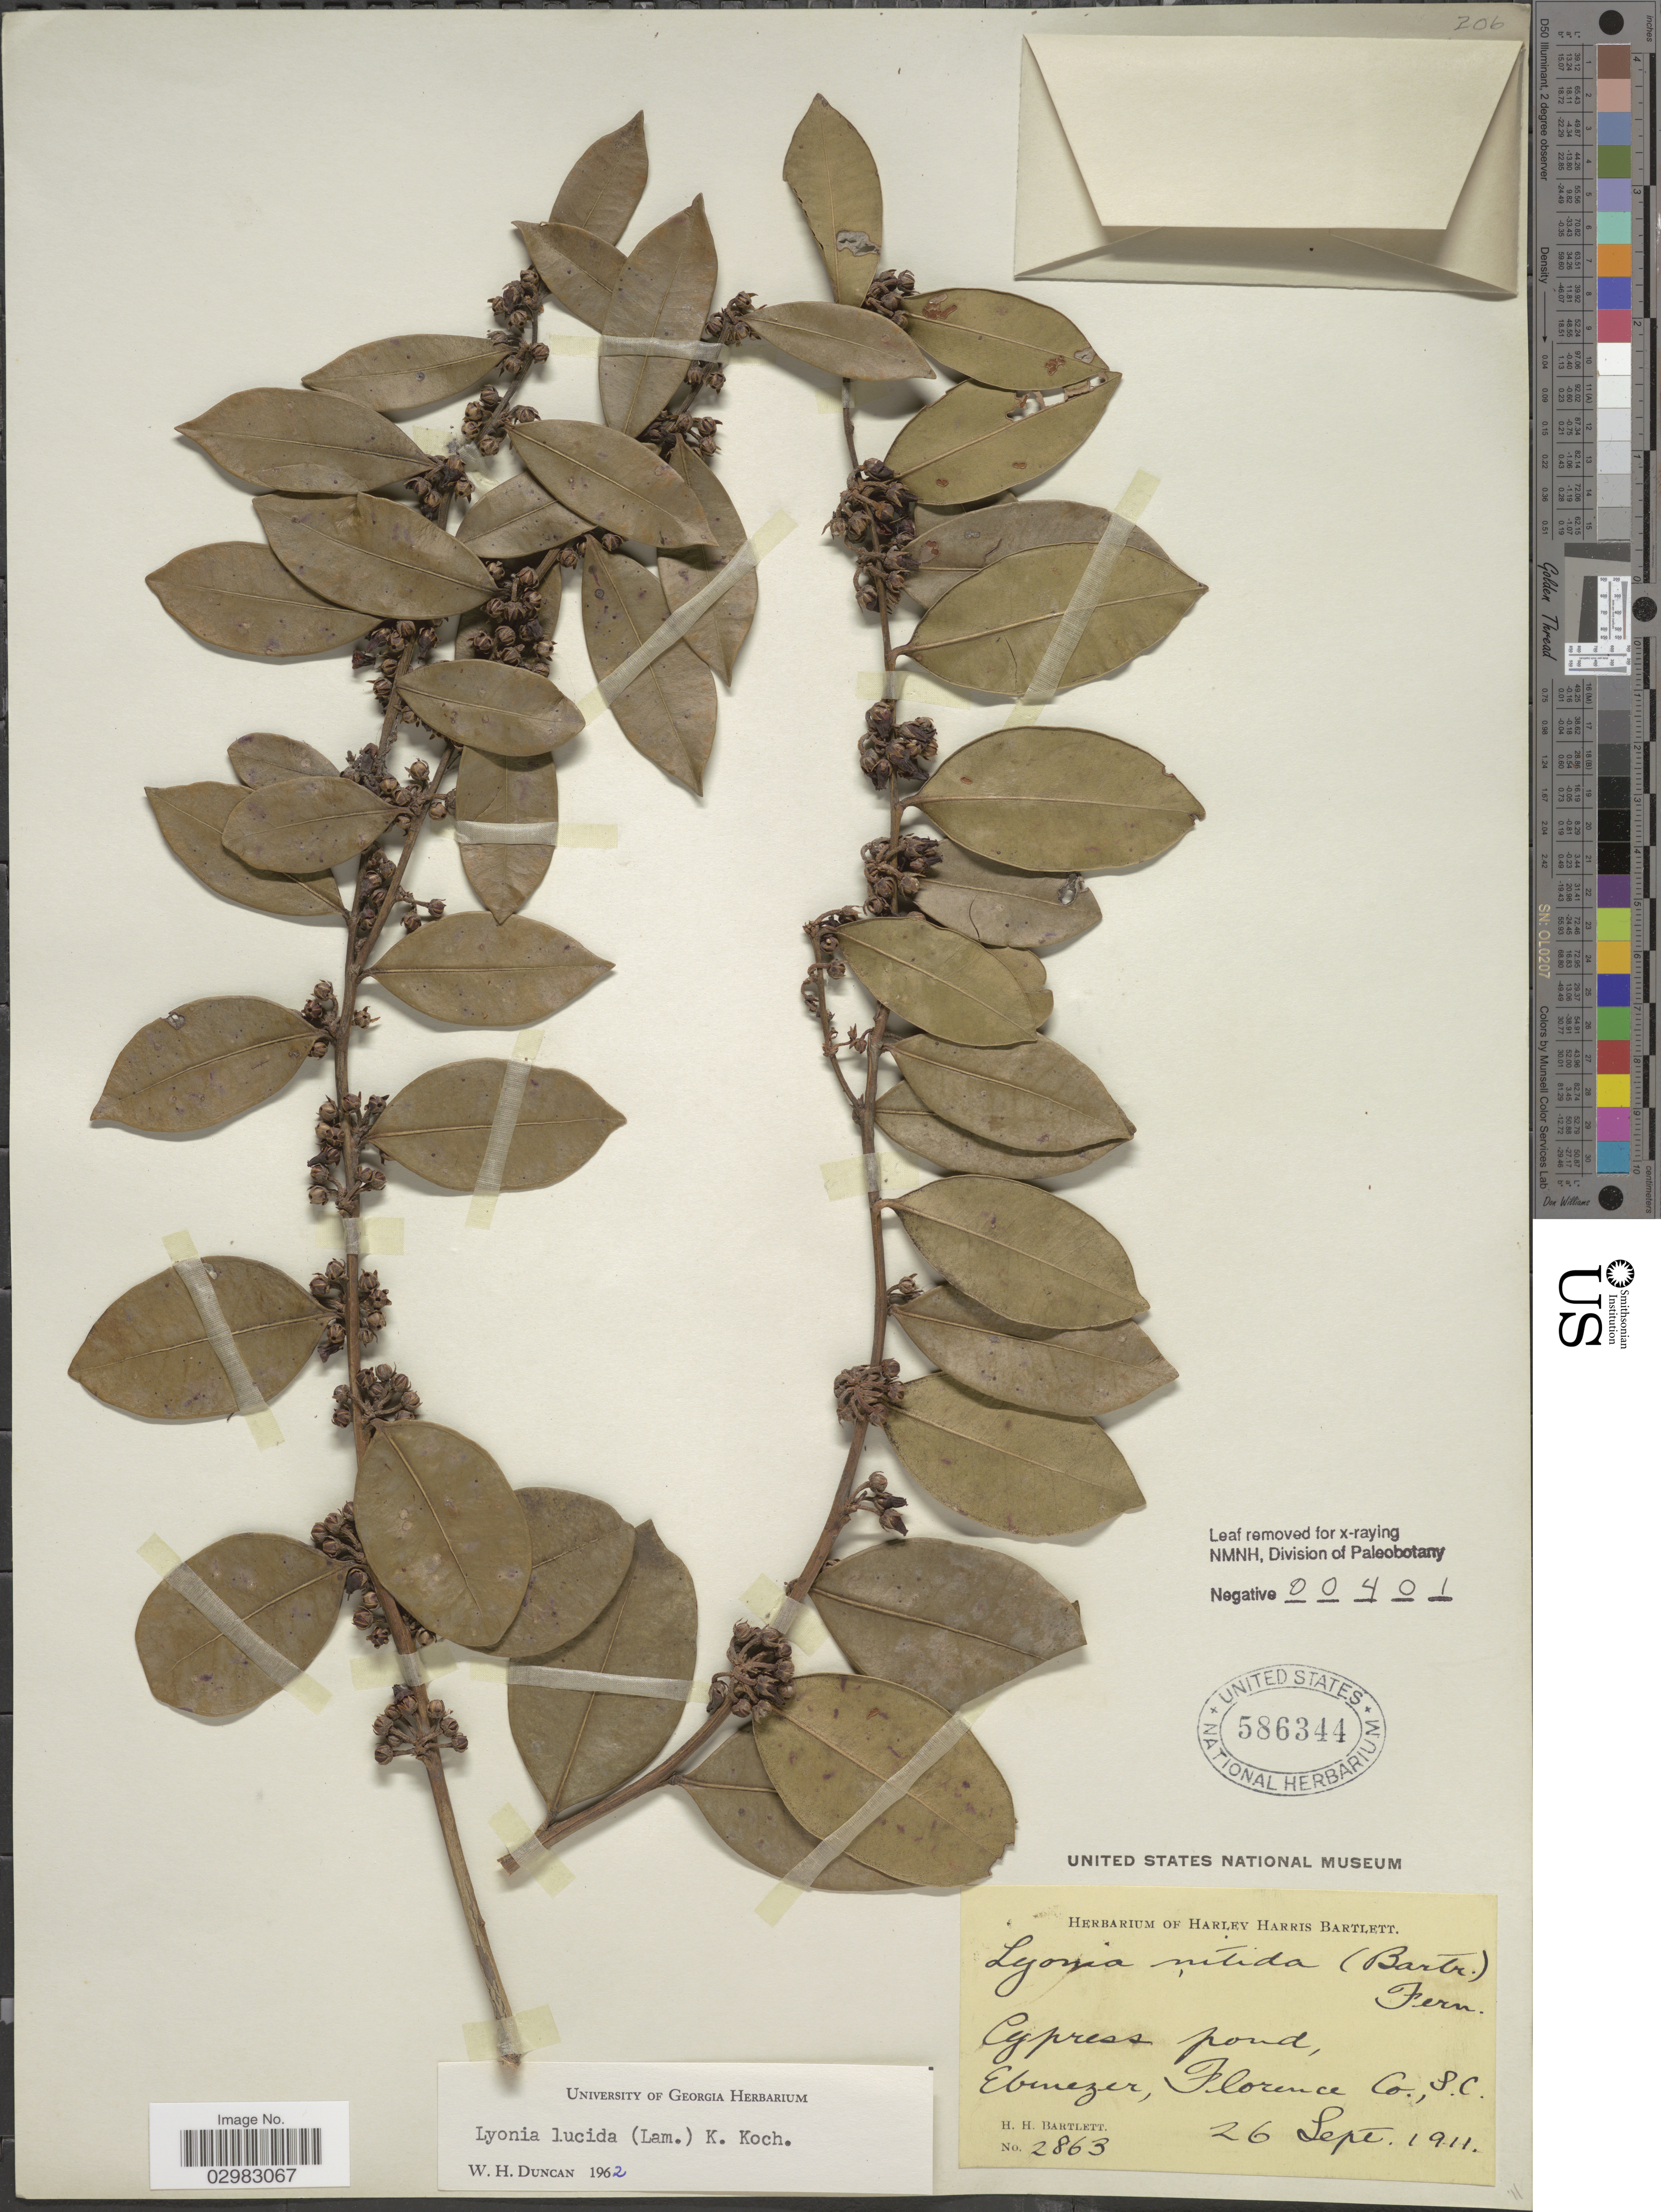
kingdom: Plantae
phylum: Tracheophyta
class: Magnoliopsida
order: Ericales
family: Ericaceae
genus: Lyonia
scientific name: Lyonia lucida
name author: K. Koch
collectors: H. H. Bartlett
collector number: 2863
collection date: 1911-09-26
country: United States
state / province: South Carolina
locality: Cypress Pond, Ebenezer, Florence Co., S.C.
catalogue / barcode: US 586344